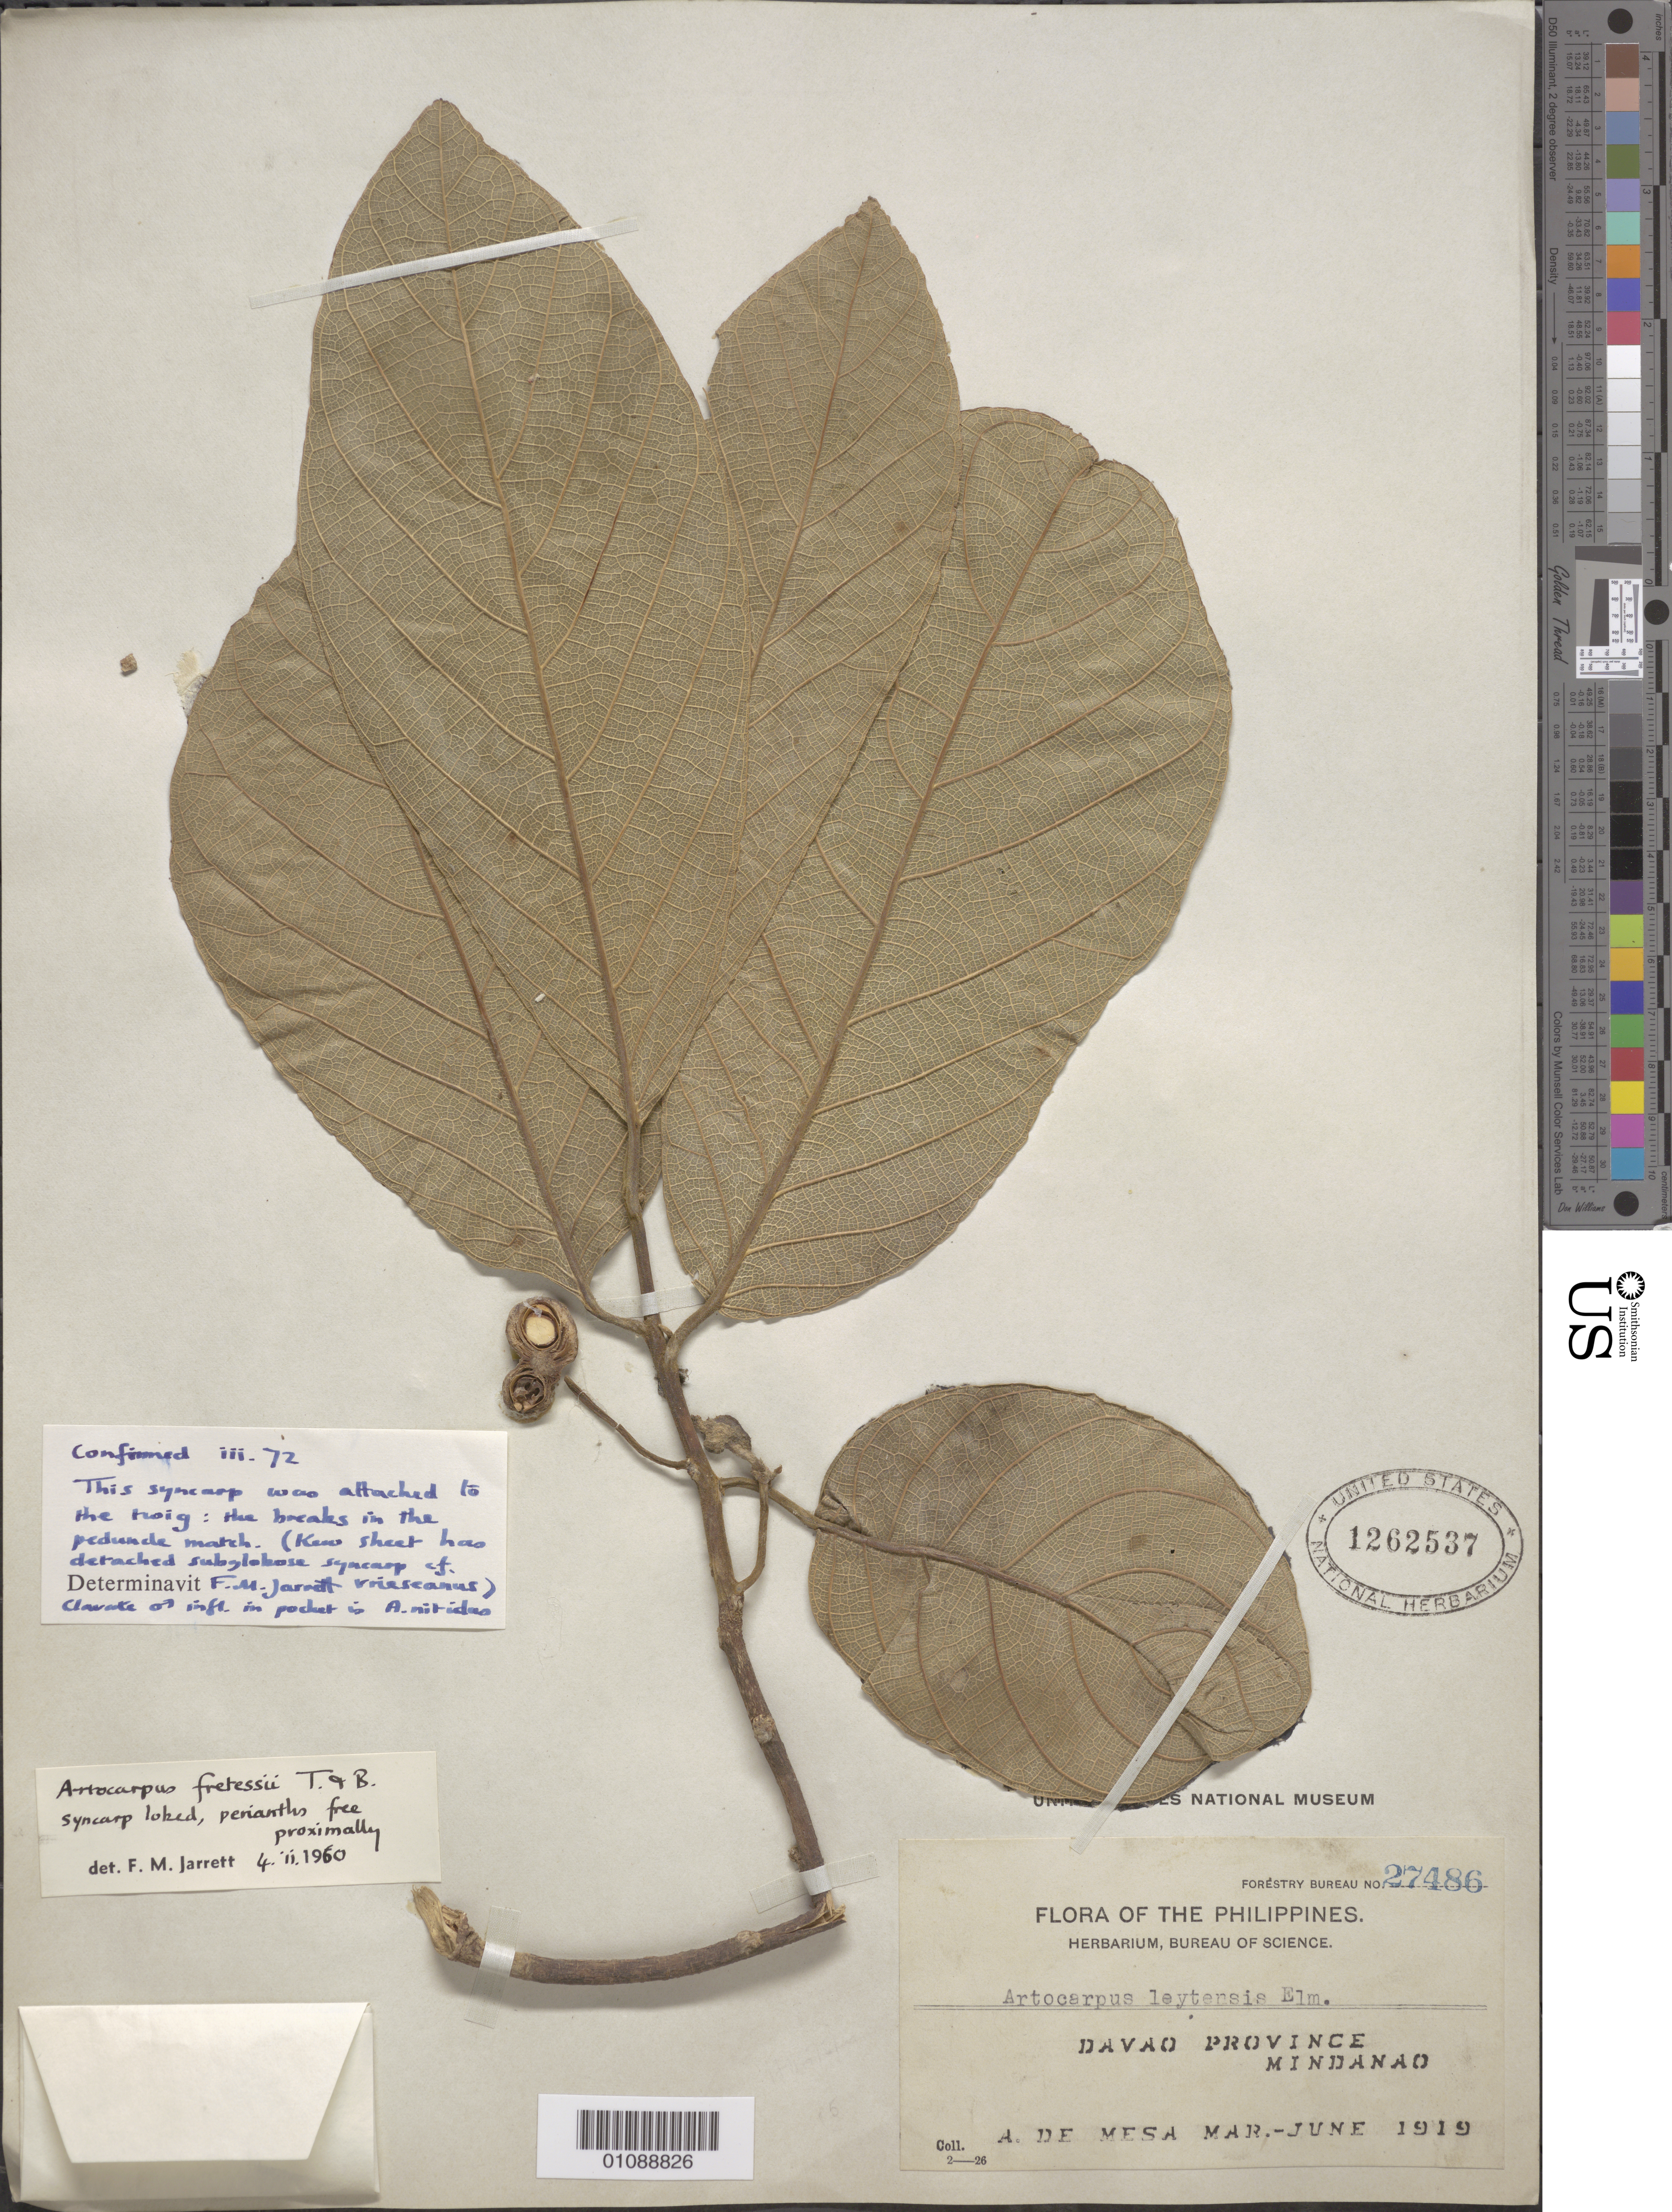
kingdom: Plantae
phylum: Tracheophyta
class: Magnoliopsida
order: Rosales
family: Moraceae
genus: Artocarpus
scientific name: Artocarpus fretessii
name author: Teijsm. & Binn. ex Hassk.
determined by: Jarrett, Frances M.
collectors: A. de Mesa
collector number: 27486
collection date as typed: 1919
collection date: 1919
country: Philippines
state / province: Davao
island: Mindanao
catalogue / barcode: US 1262537